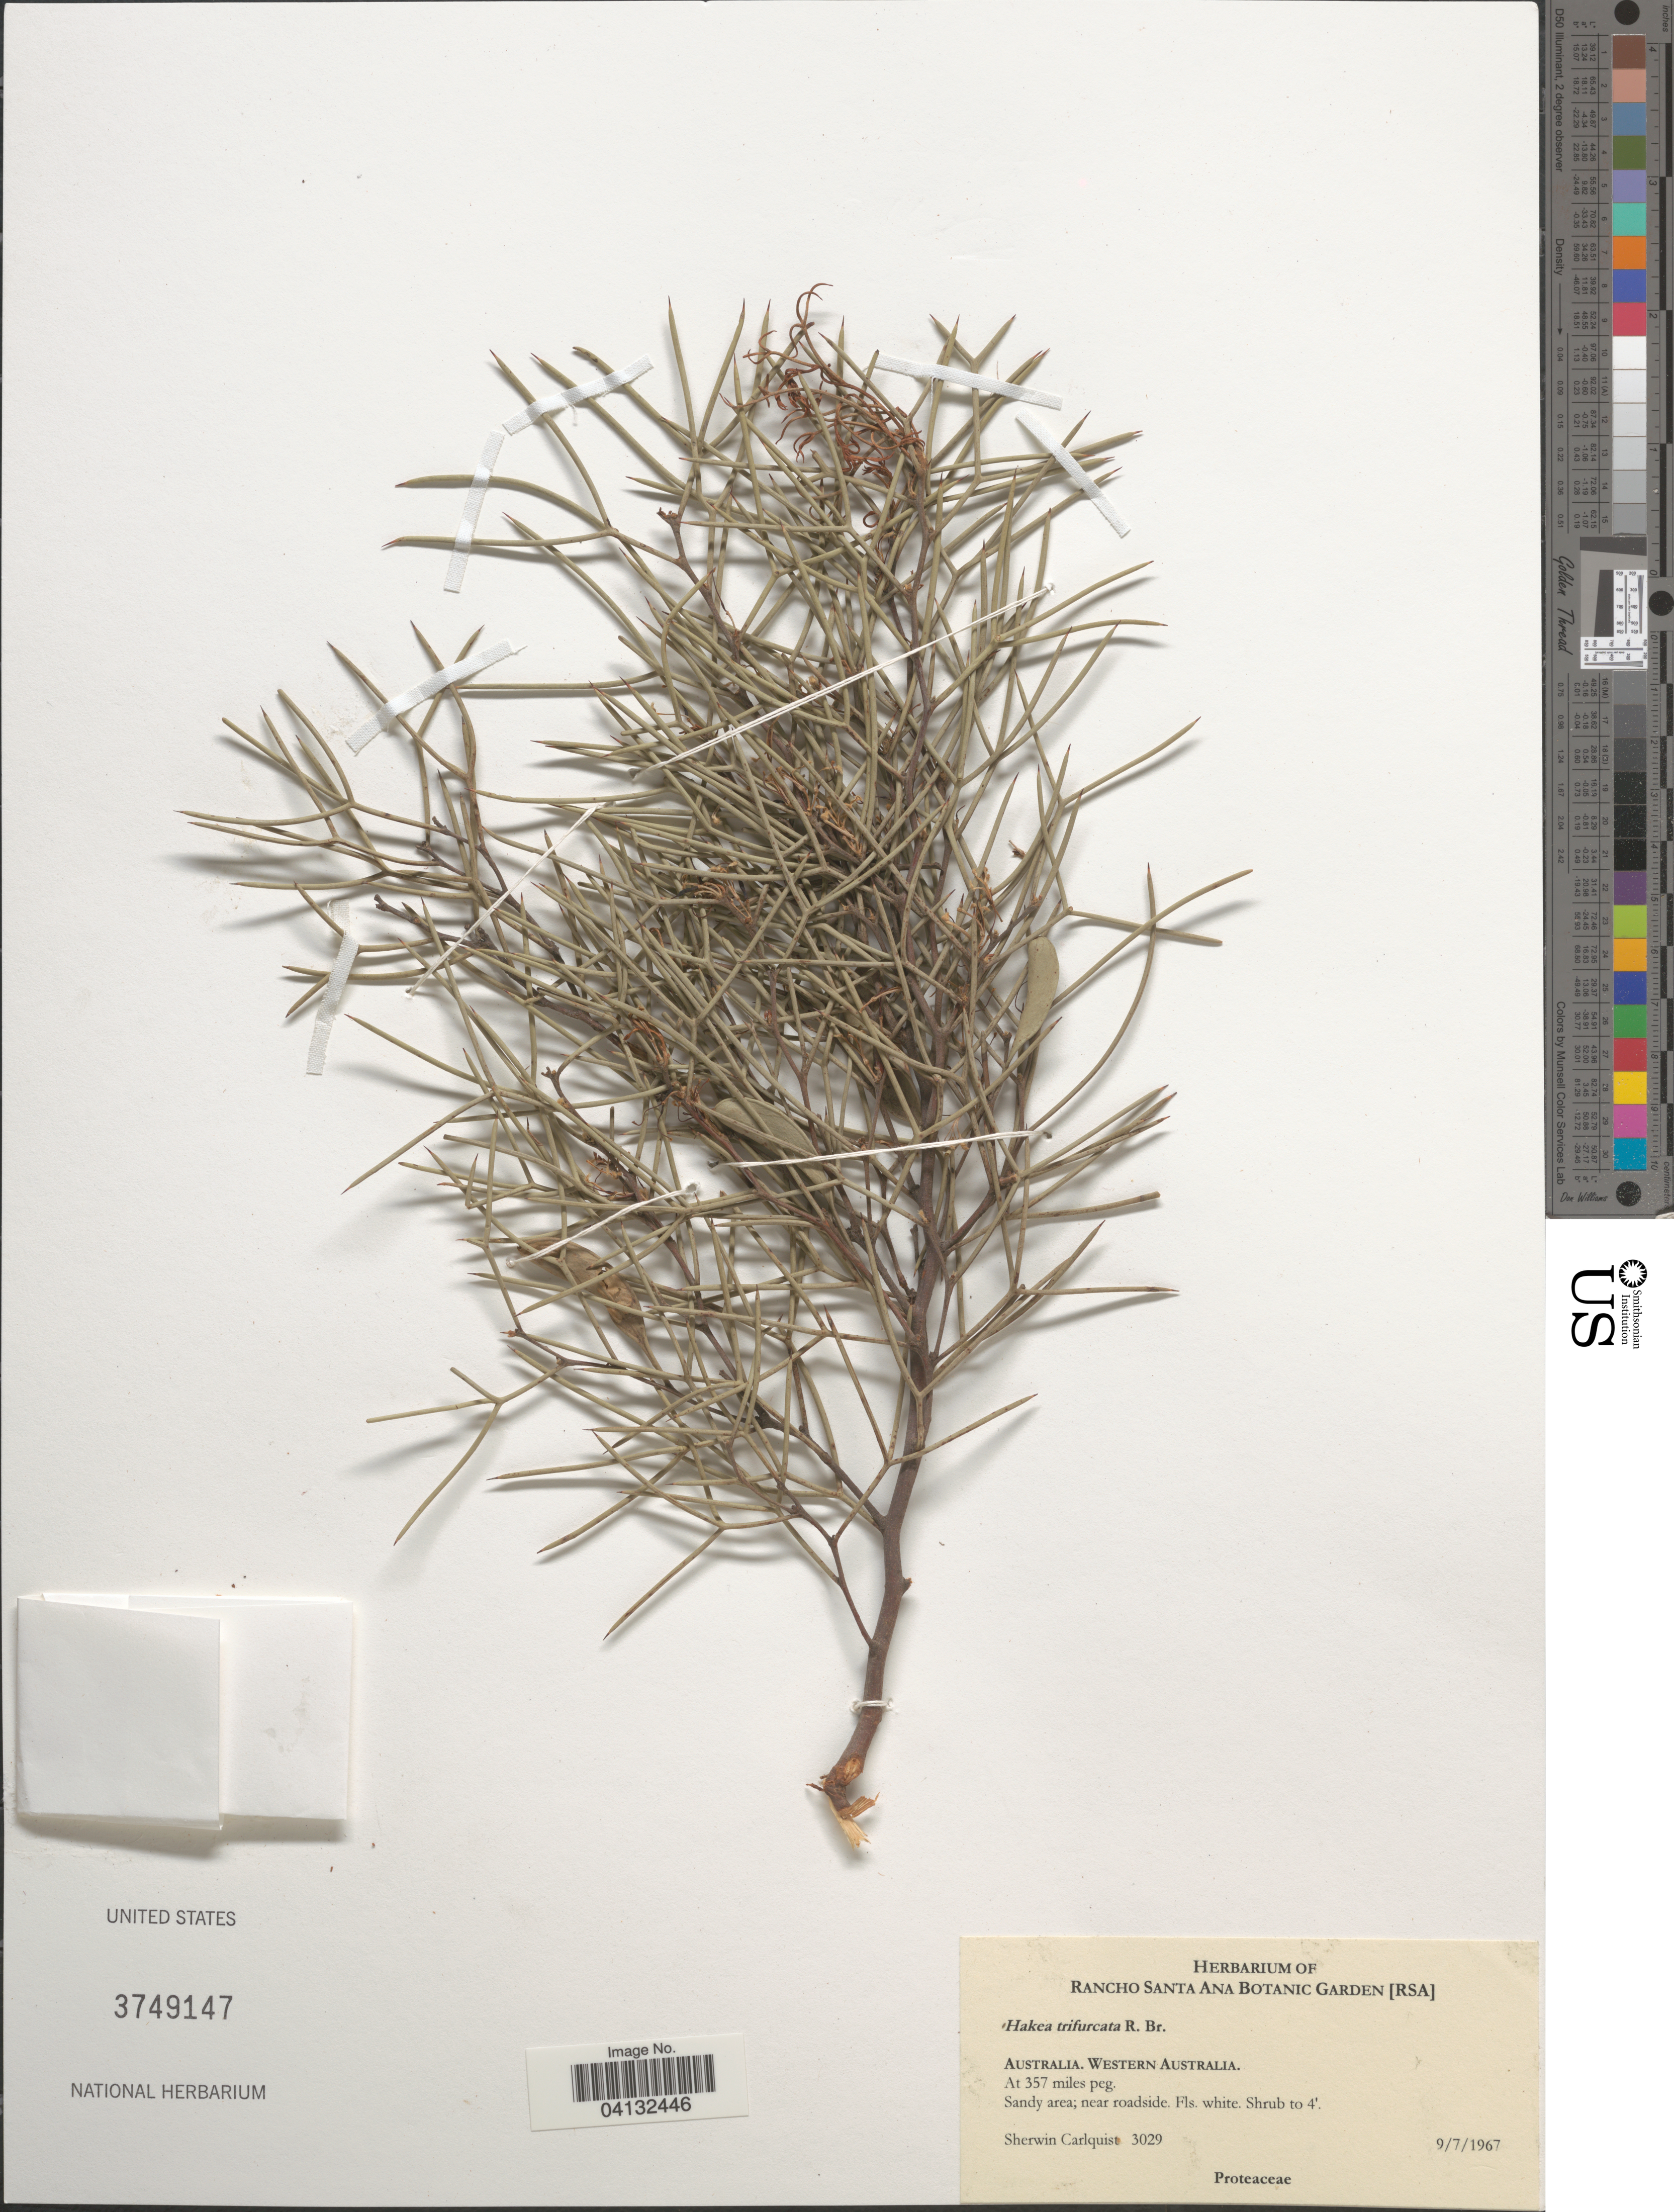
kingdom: Plantae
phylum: Tracheophyta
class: Magnoliopsida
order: Proteales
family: Proteaceae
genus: Hakea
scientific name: Hakea trifurcata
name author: R. Br.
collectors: S. Carlquist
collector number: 3029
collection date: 1967-07-09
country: Australia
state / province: Western Australia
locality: At 357 miles peg.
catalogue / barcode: US 3749147